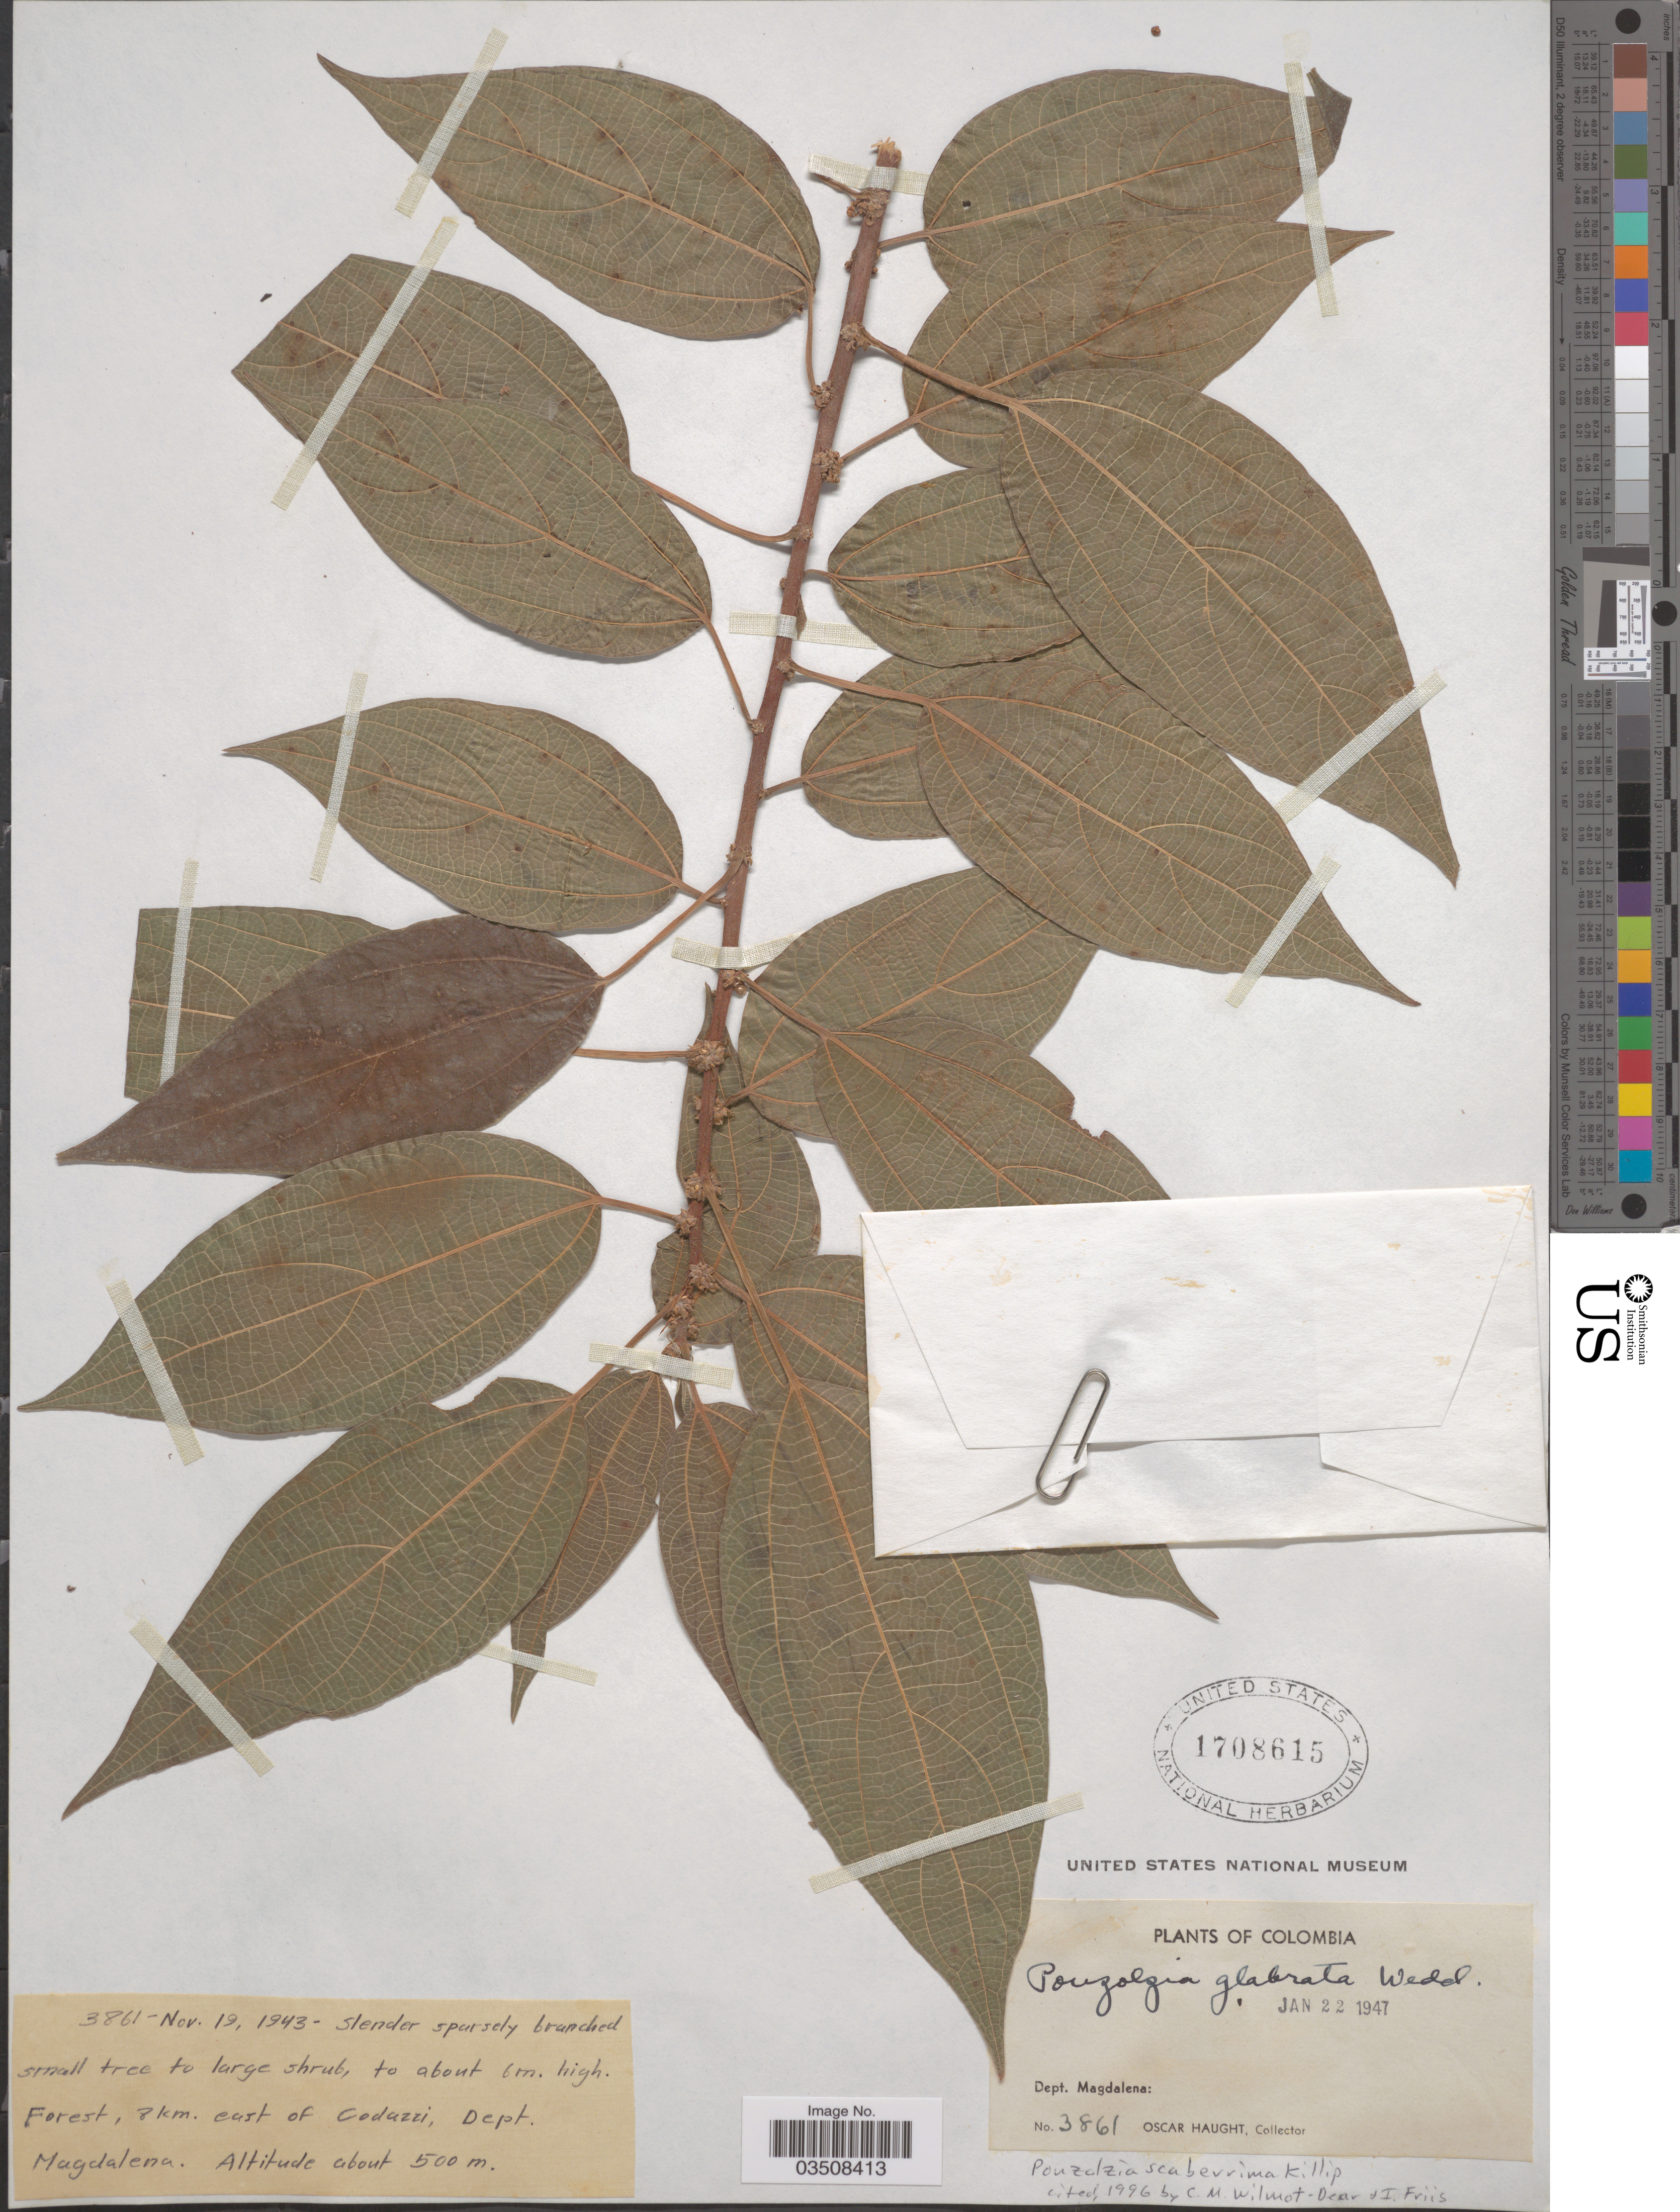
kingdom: Plantae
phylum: Tracheophyta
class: Magnoliopsida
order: Rosales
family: Urticaceae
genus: Pouzolzia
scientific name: Pouzolzia scaberrima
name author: Killip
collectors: O. L. Haught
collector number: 3861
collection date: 1943-11-19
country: Colombia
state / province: Magdalena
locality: Dept. Magdalena. Forest, 8 km. east of Codazzi.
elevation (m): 500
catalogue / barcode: US 1708615